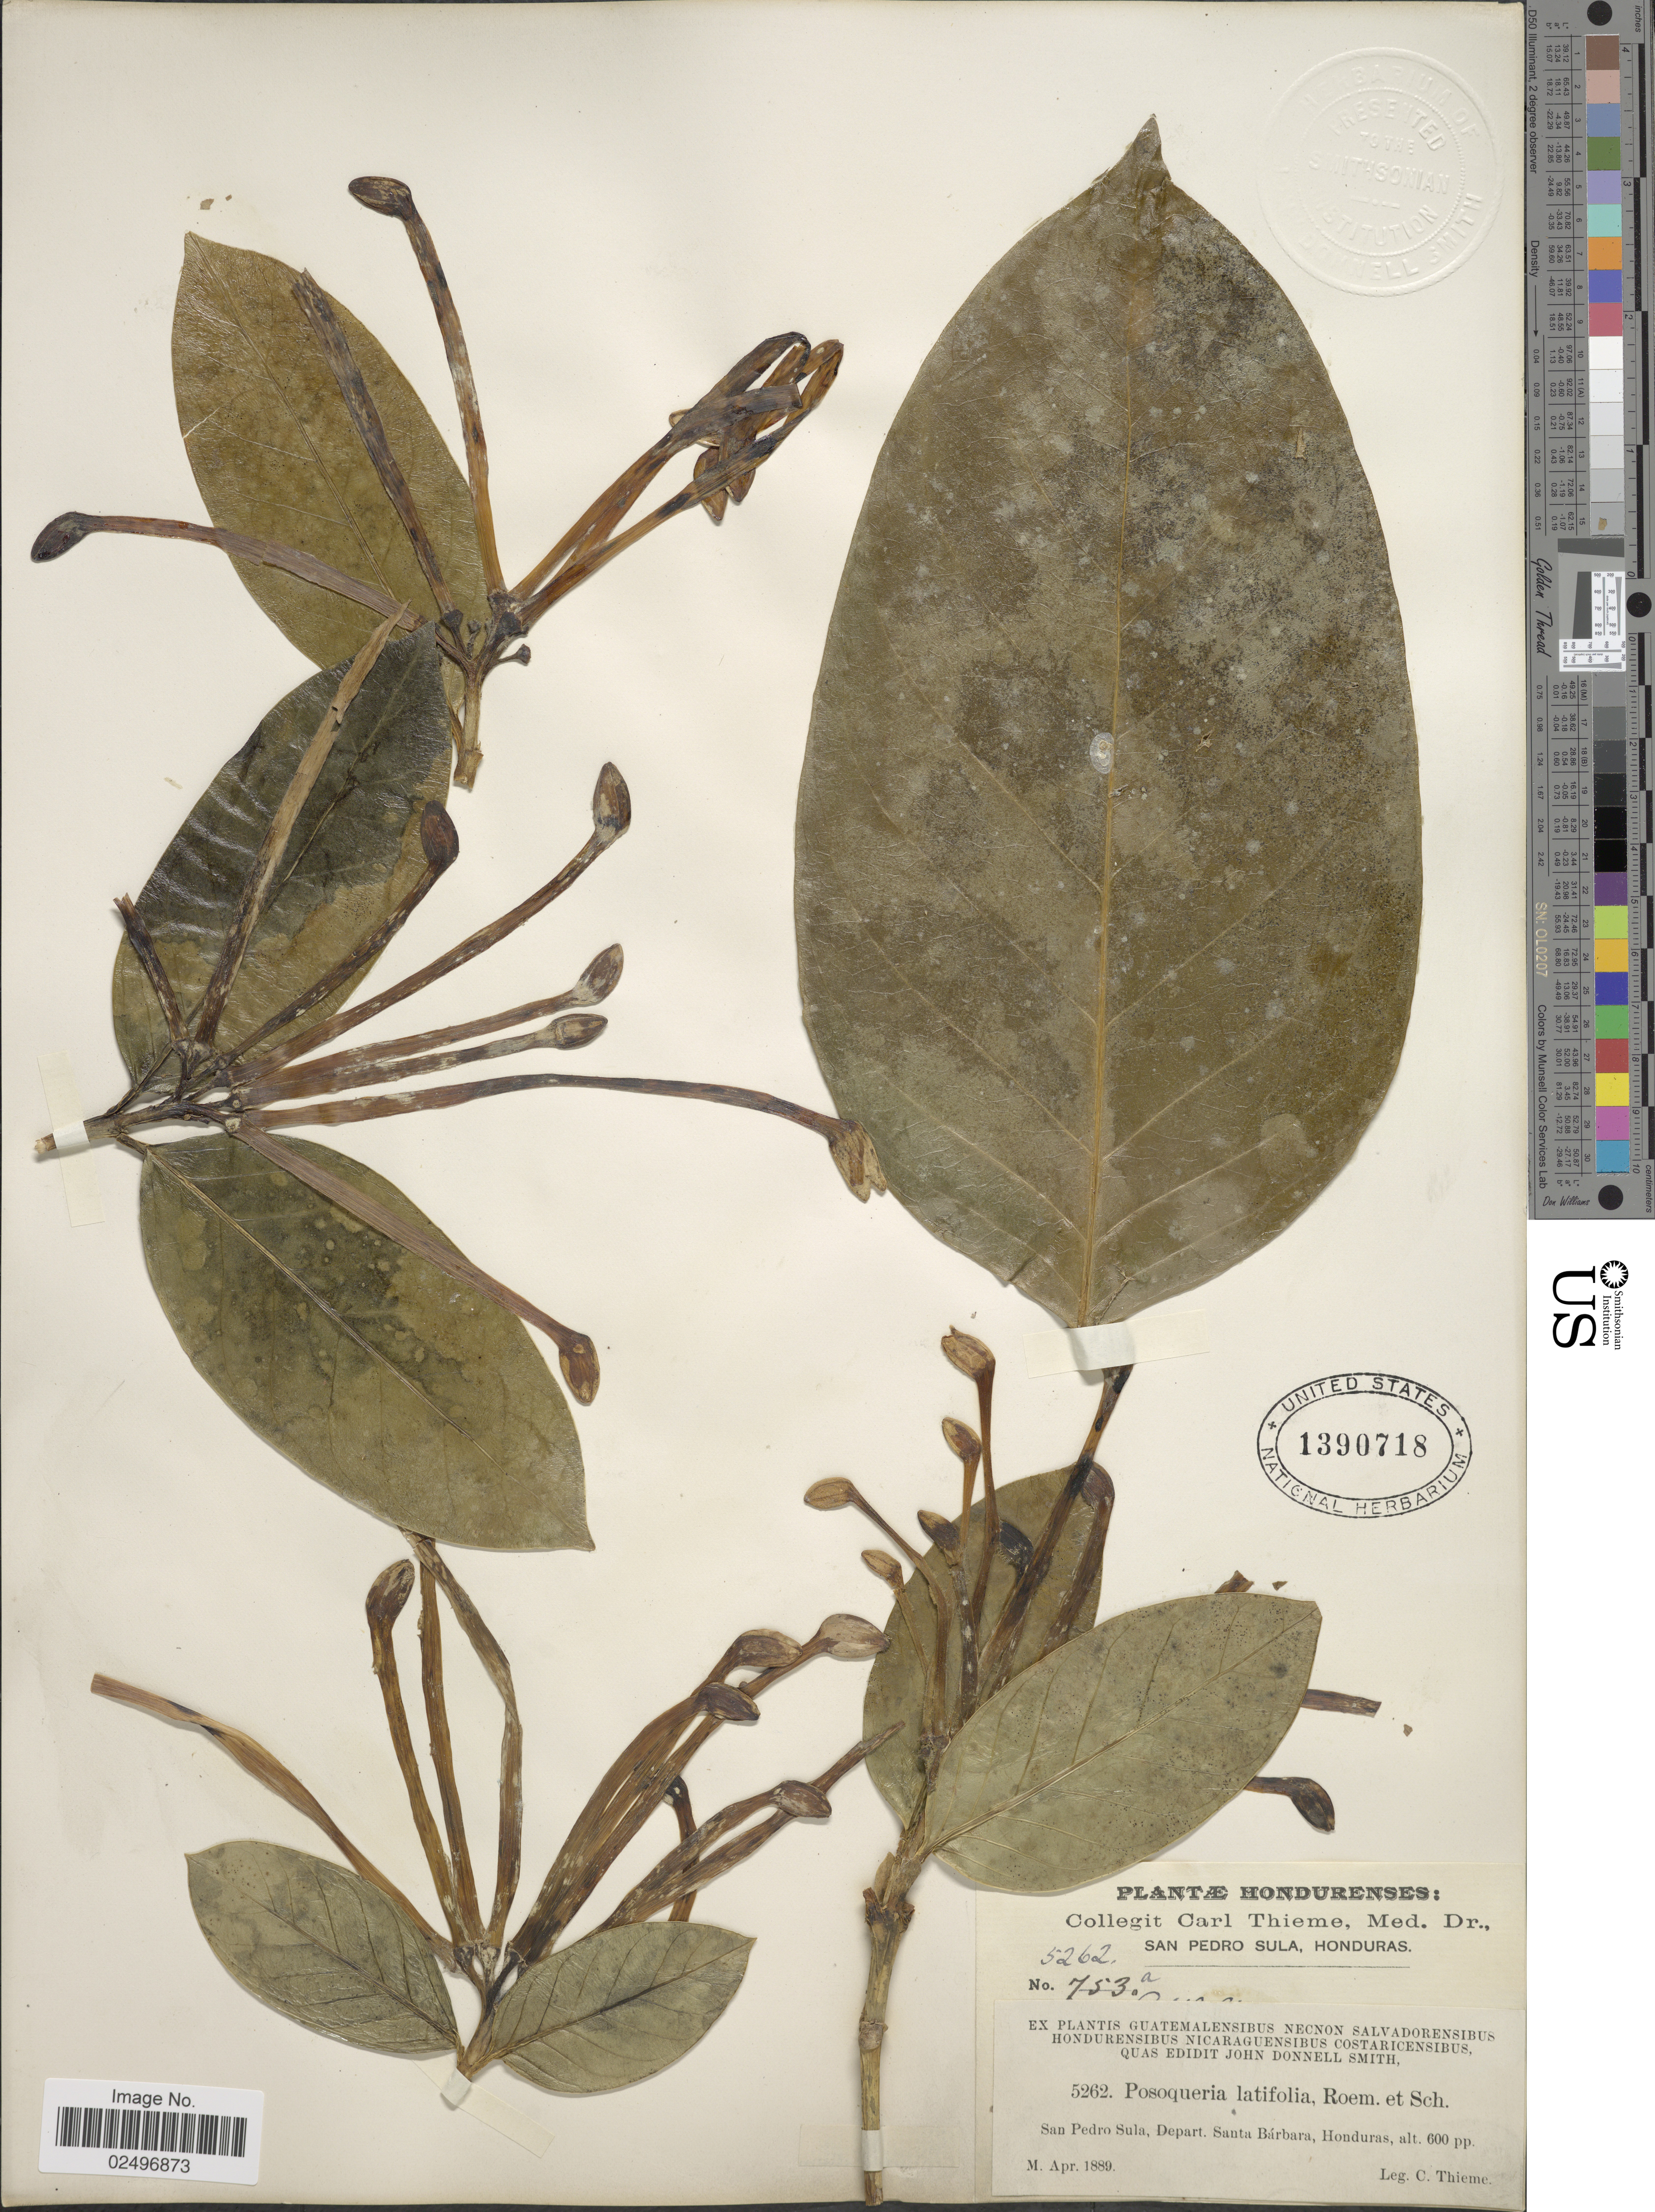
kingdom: Plantae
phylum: Tracheophyta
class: Magnoliopsida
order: Gentianales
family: Rubiaceae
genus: Posoqueria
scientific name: Posoqueria latifolia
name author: (Rudge) Roem. & Schult.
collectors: C. Thieme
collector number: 5262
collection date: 1889-04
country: Honduras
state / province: Santa Bárbara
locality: San Pedro Sula, Depart. Santa Bárbara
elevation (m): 183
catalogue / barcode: US 1390718